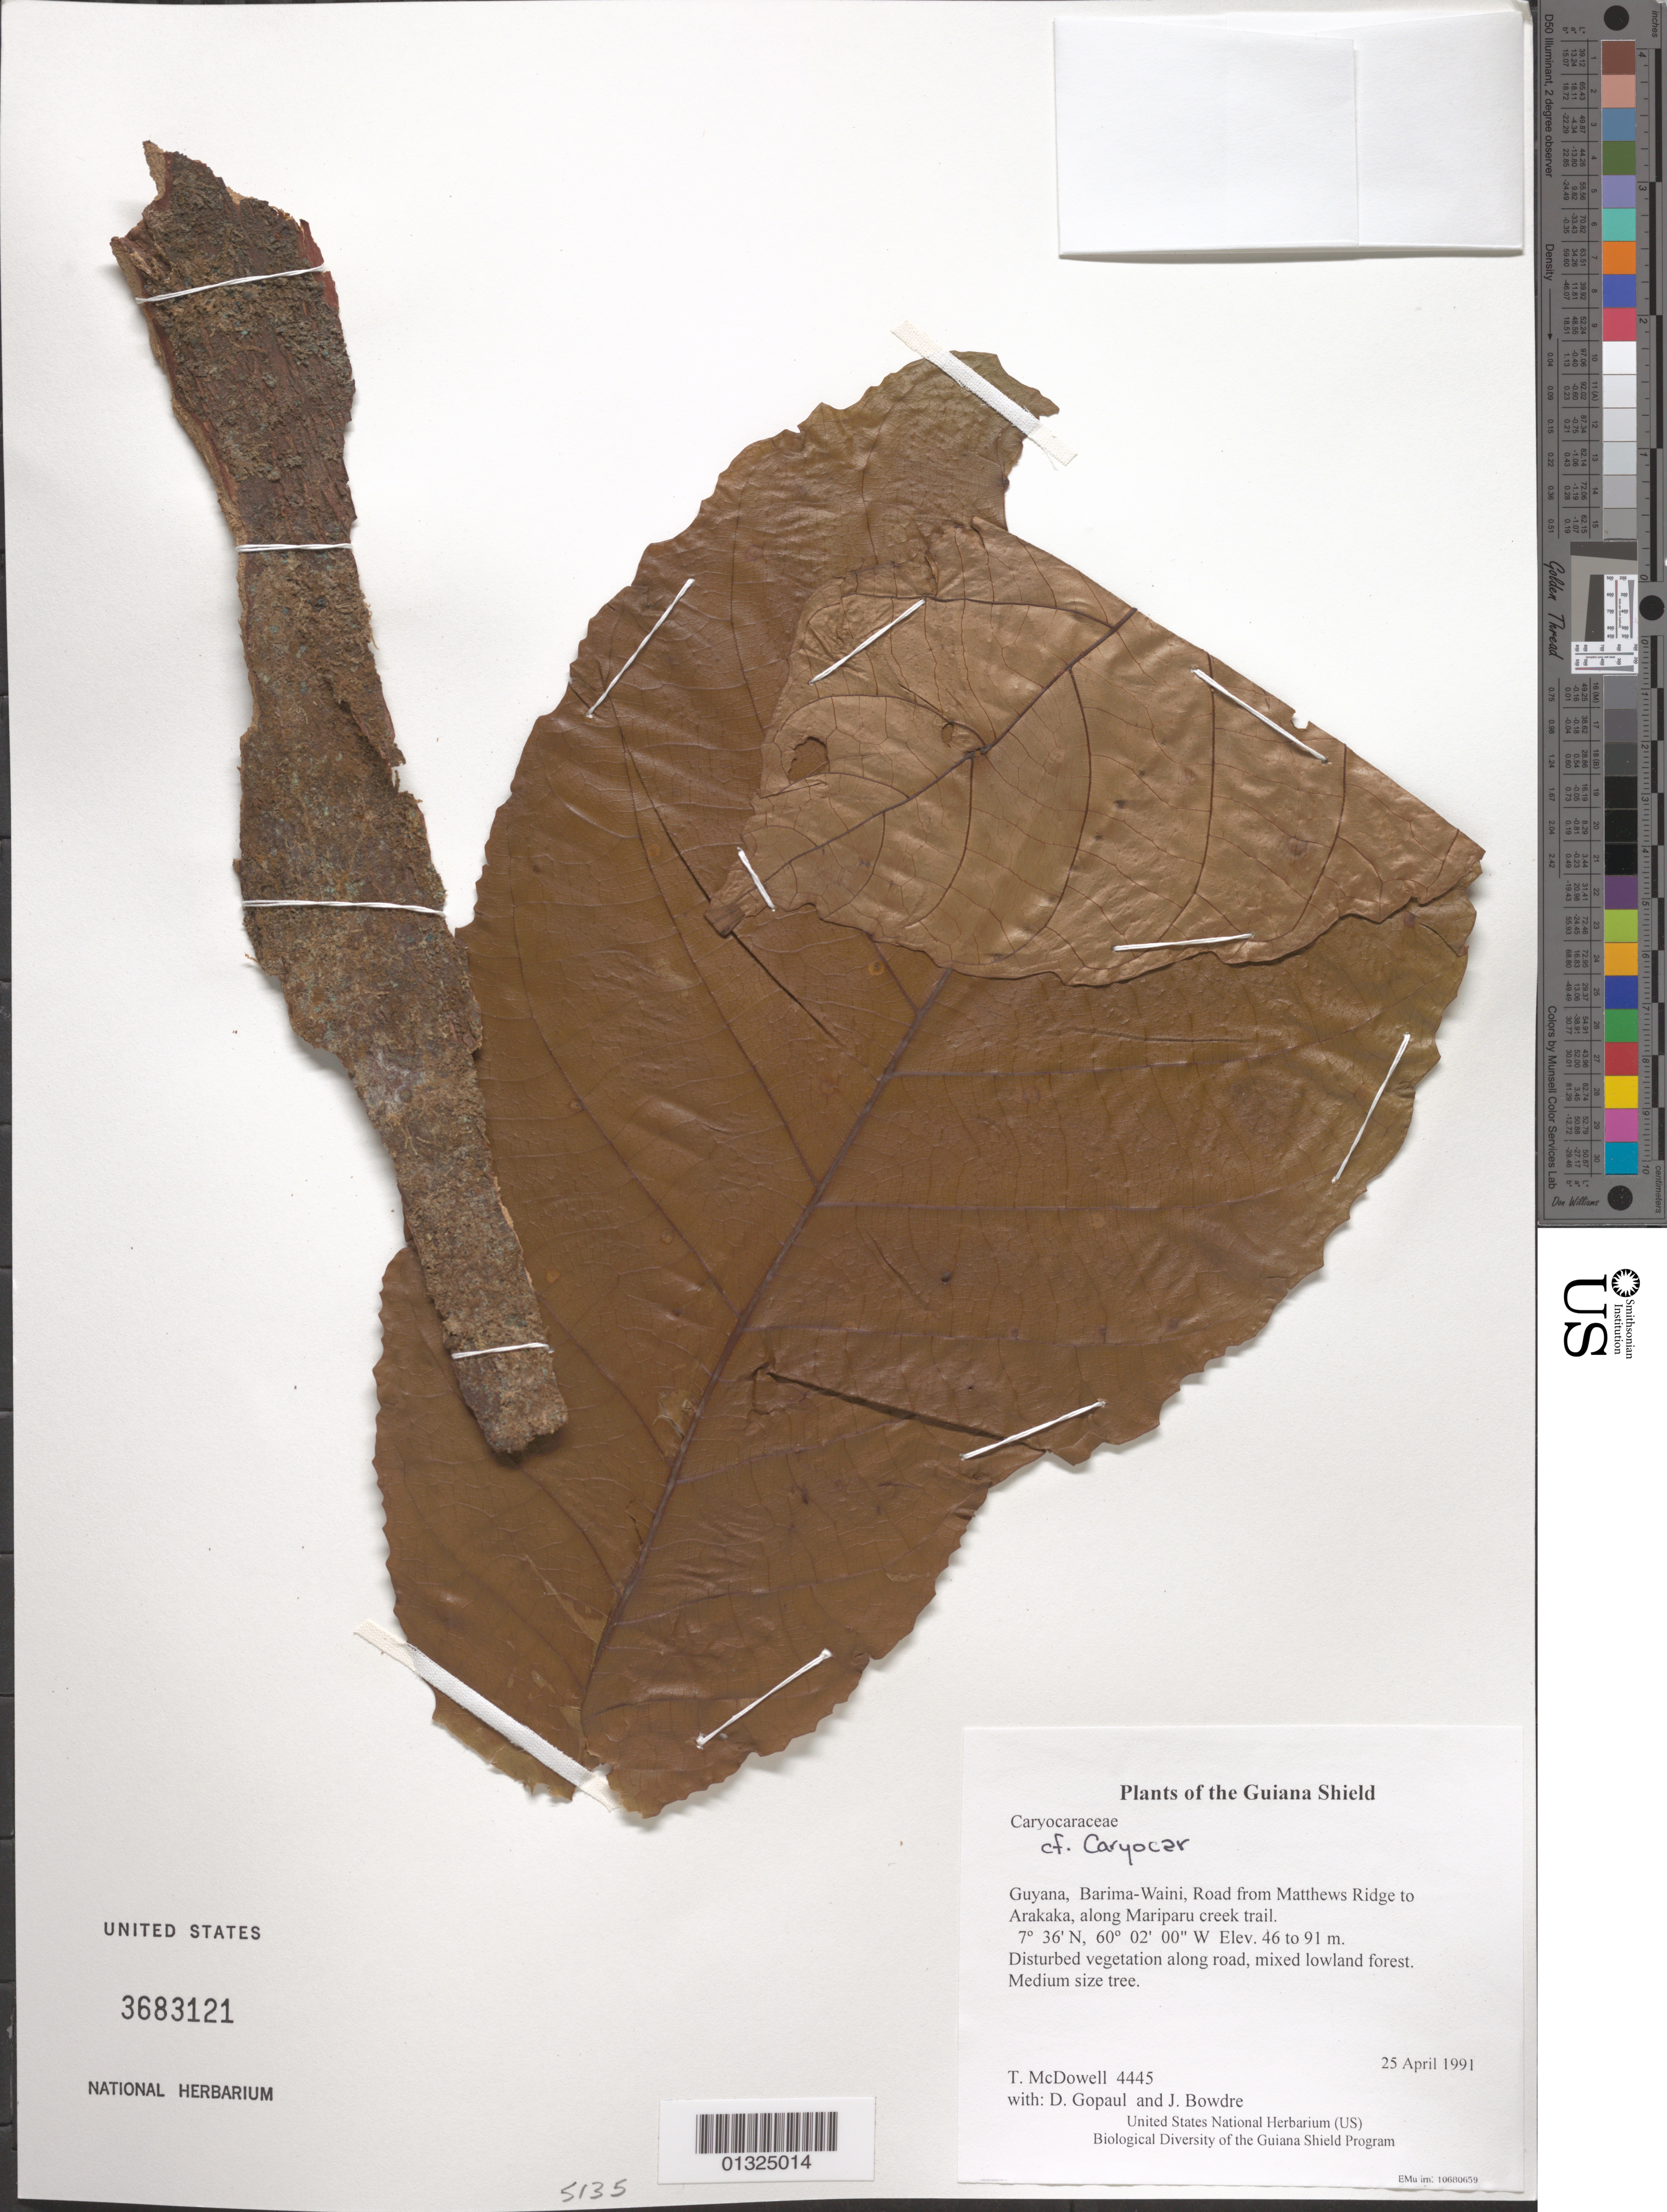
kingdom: Plantae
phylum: Tracheophyta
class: Magnoliopsida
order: Malpighiales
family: Caryocaraceae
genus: Caryocar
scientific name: Caryocar sp.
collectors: T. McDowell, D. Gopaul & J. Bowdre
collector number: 4445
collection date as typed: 25 April 1991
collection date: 1991-04-25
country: Guyana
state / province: Barima-Waini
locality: Road from Matthews Ridge to Arakaka, along Mariparu creek trail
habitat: Disturbed vegetation along road, mixed lowland forest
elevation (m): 46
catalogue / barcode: US 3683121